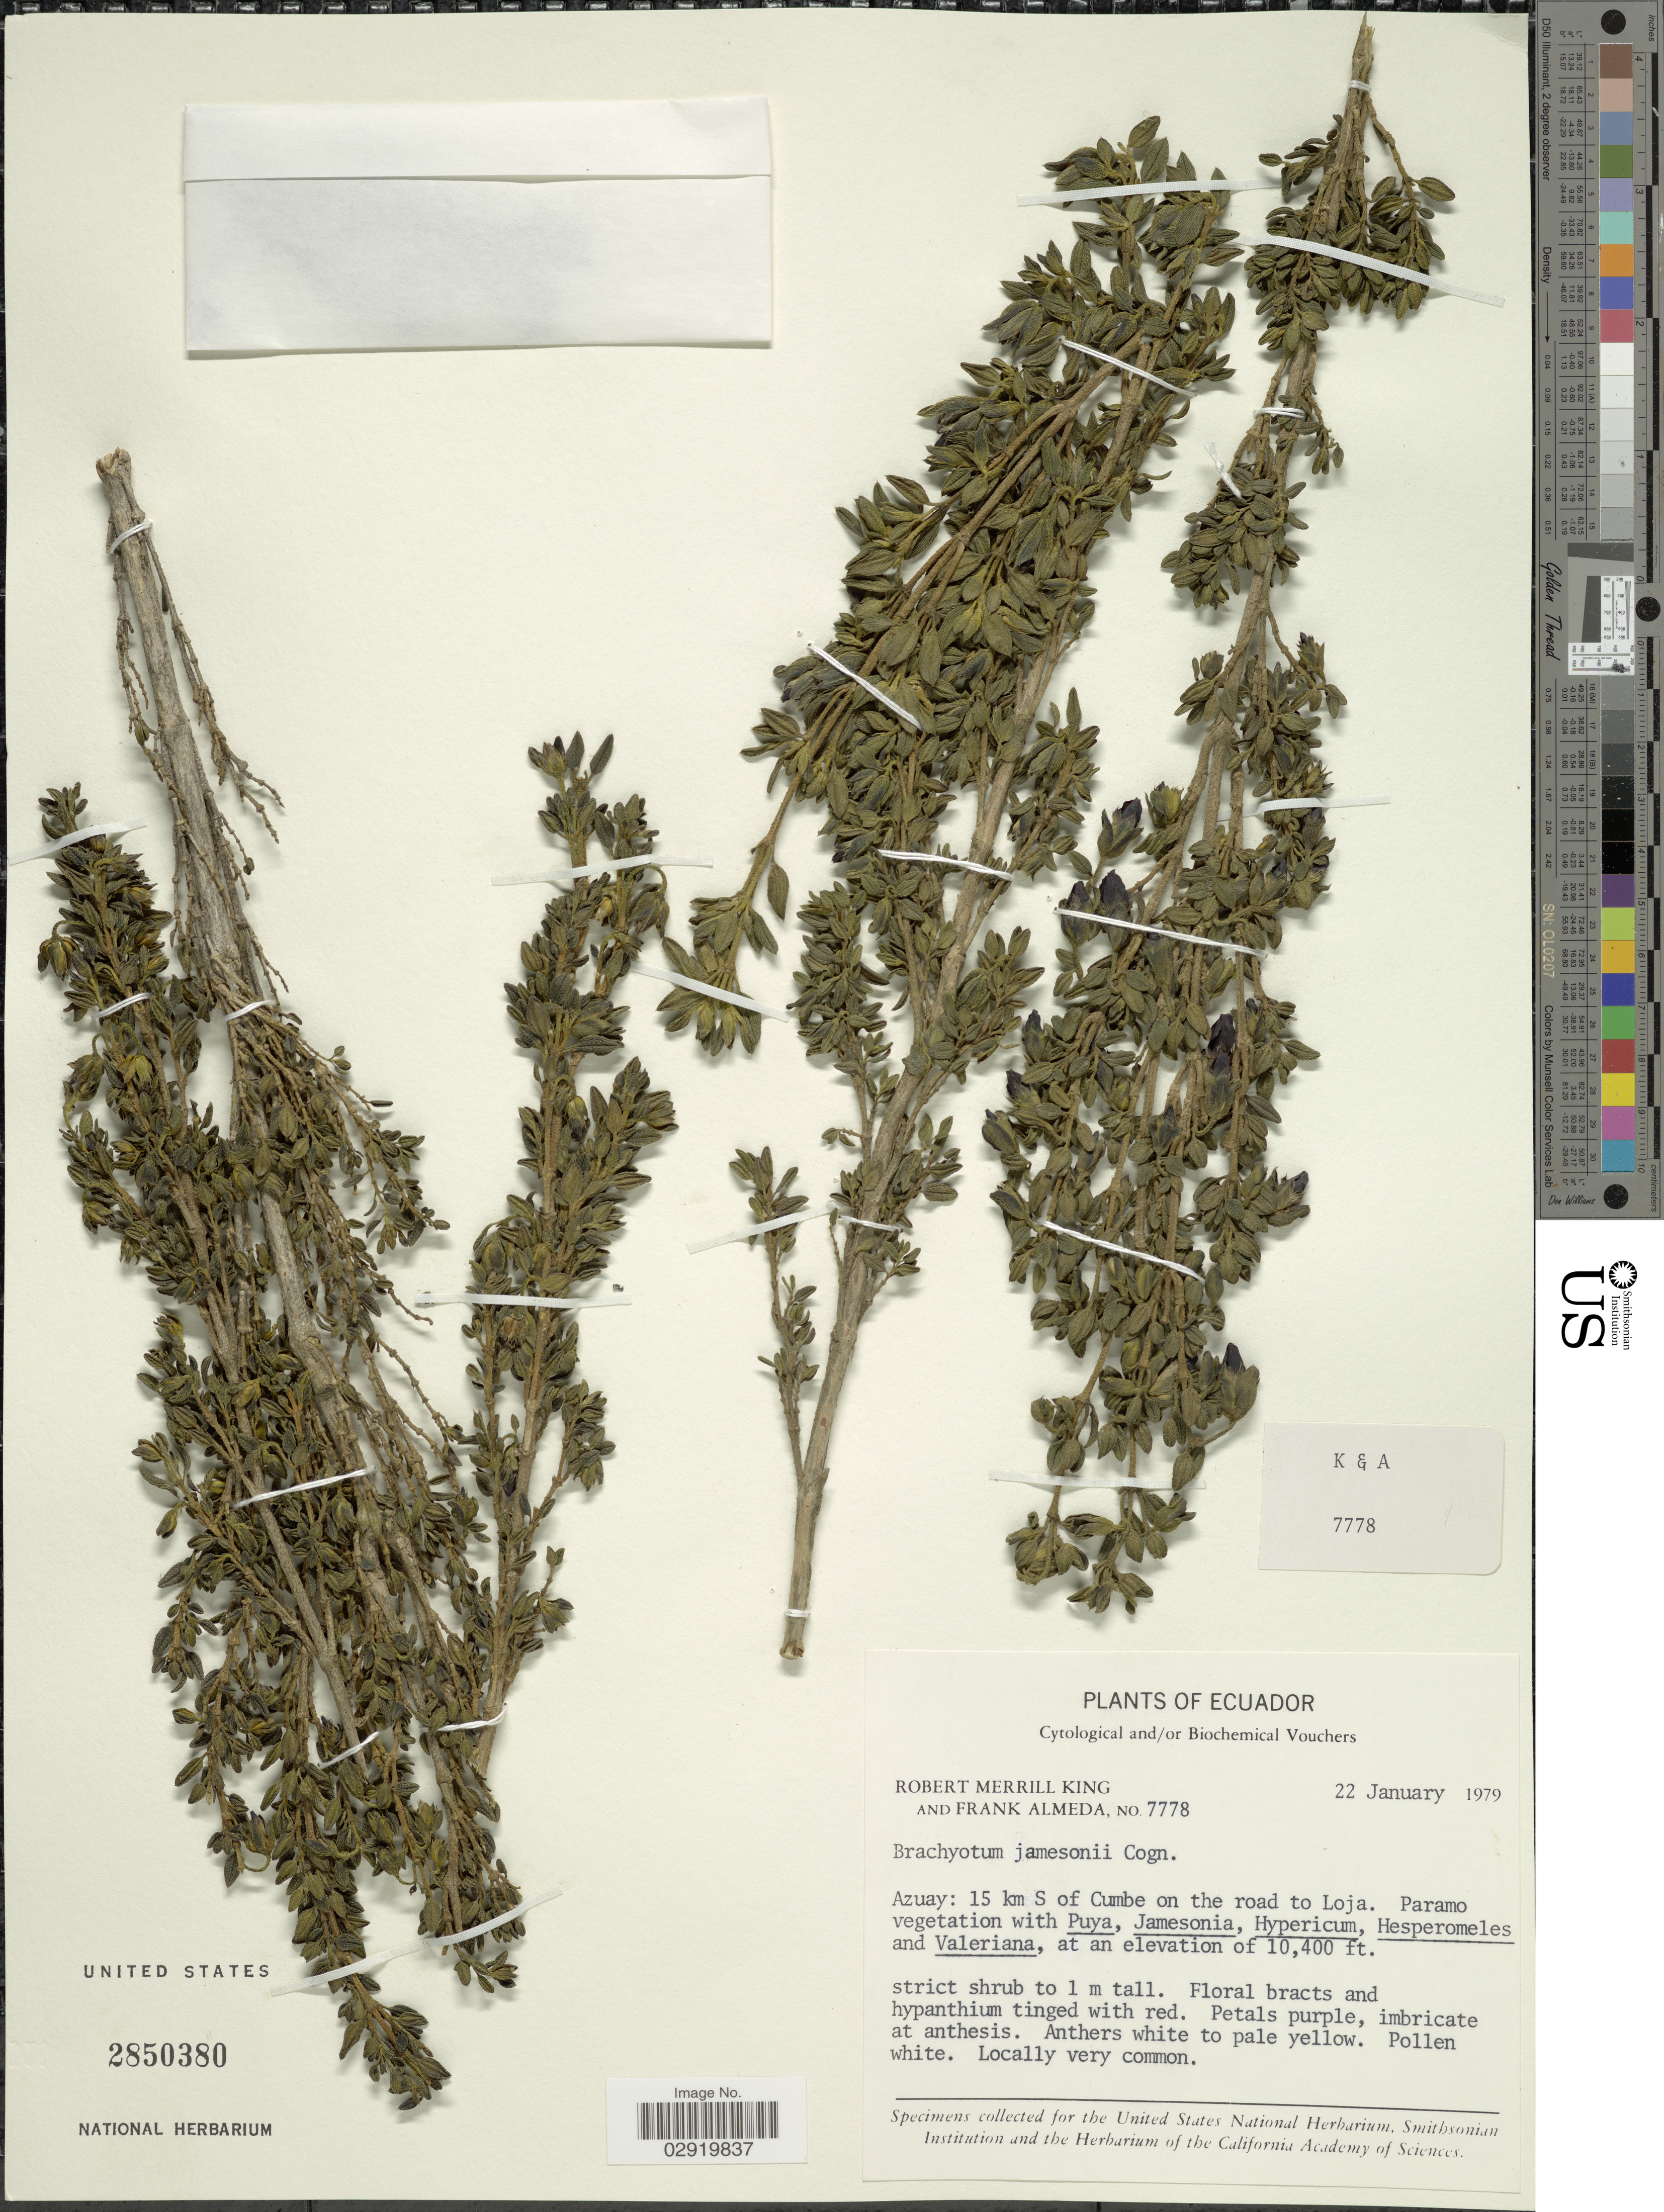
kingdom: Plantae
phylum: Tracheophyta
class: Magnoliopsida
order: Myrtales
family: Melastomataceae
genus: Brachyotum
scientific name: Brachyotum jamesonii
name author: Triana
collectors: R. M. King & F. Almeda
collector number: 7778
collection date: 1979-01-22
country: Ecuador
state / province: Azuay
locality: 15 km S of Cumbe on the road to Loja.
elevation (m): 3170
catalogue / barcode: US 2850380